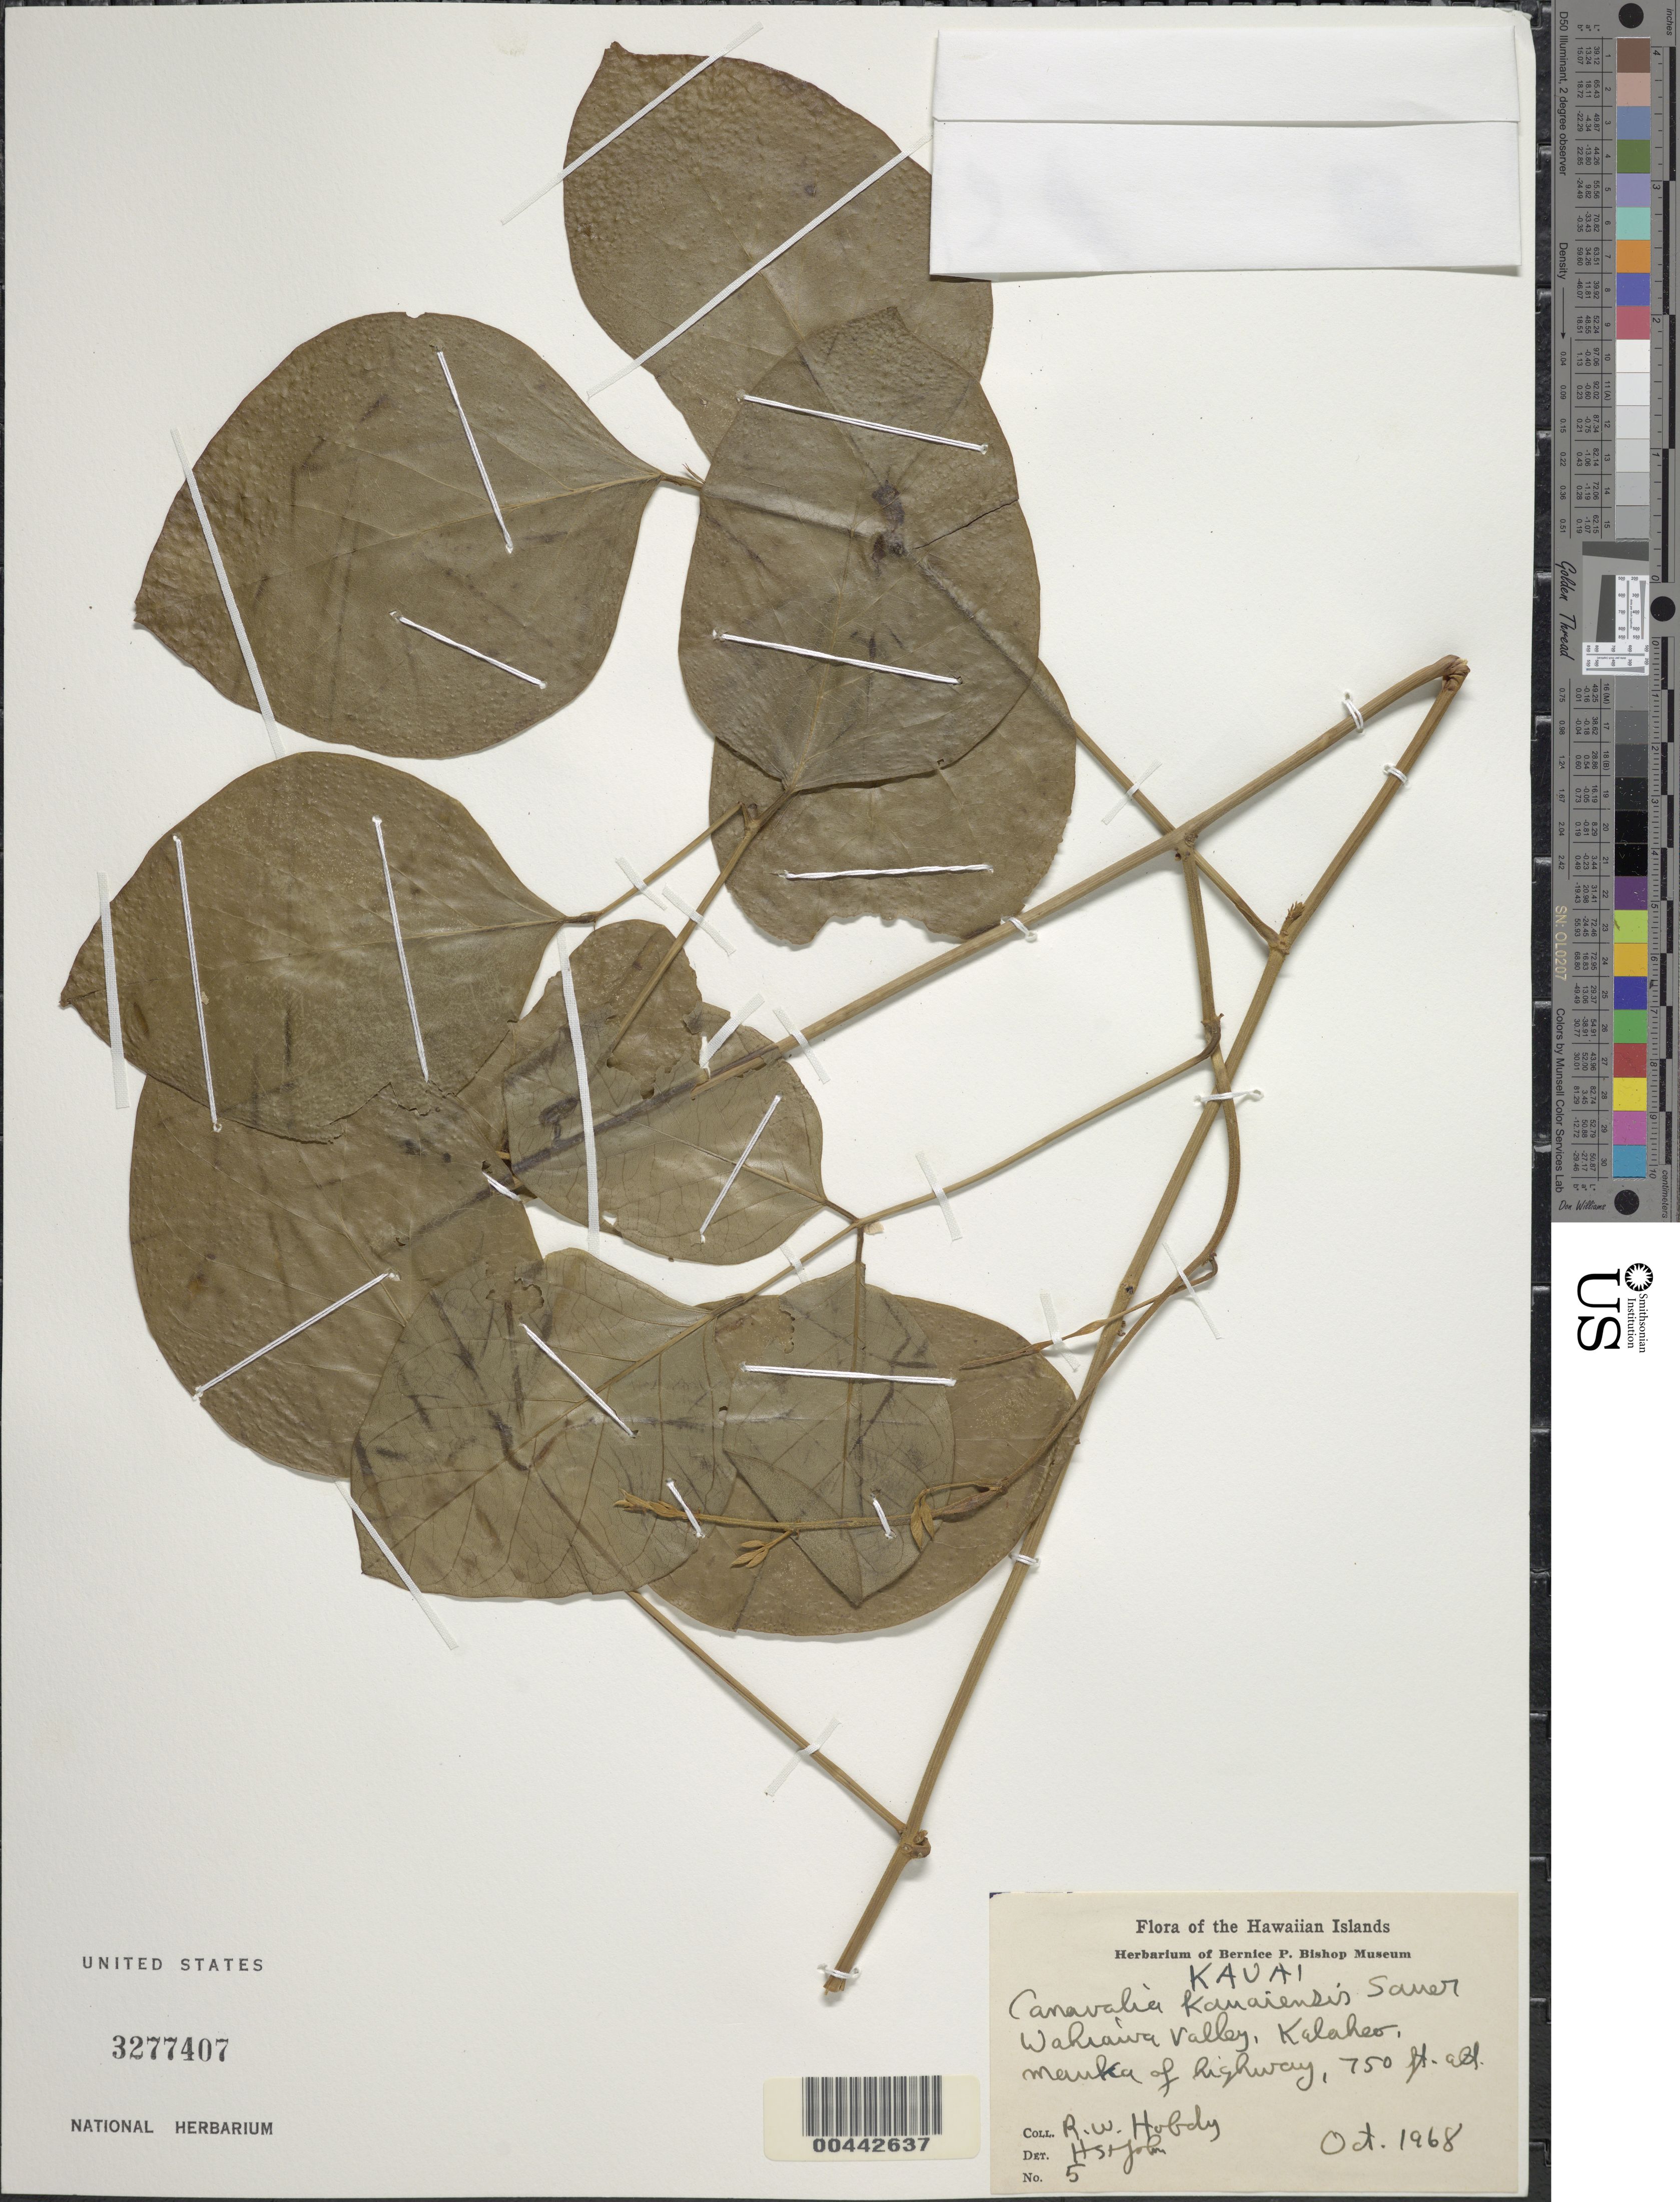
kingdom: Plantae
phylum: Tracheophyta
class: Magnoliopsida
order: Fabales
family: Fabaceae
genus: Canavalia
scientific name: Canavalia kauaiensis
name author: J.D. Sauer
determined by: St. John, H.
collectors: R. Hobdy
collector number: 5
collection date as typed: Oct 1968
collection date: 1968-10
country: United States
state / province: Hawaii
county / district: Kauai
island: Kaua'i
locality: Wahiawa Valley, Kalaheo, mauka of highway.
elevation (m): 229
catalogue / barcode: US 3277407